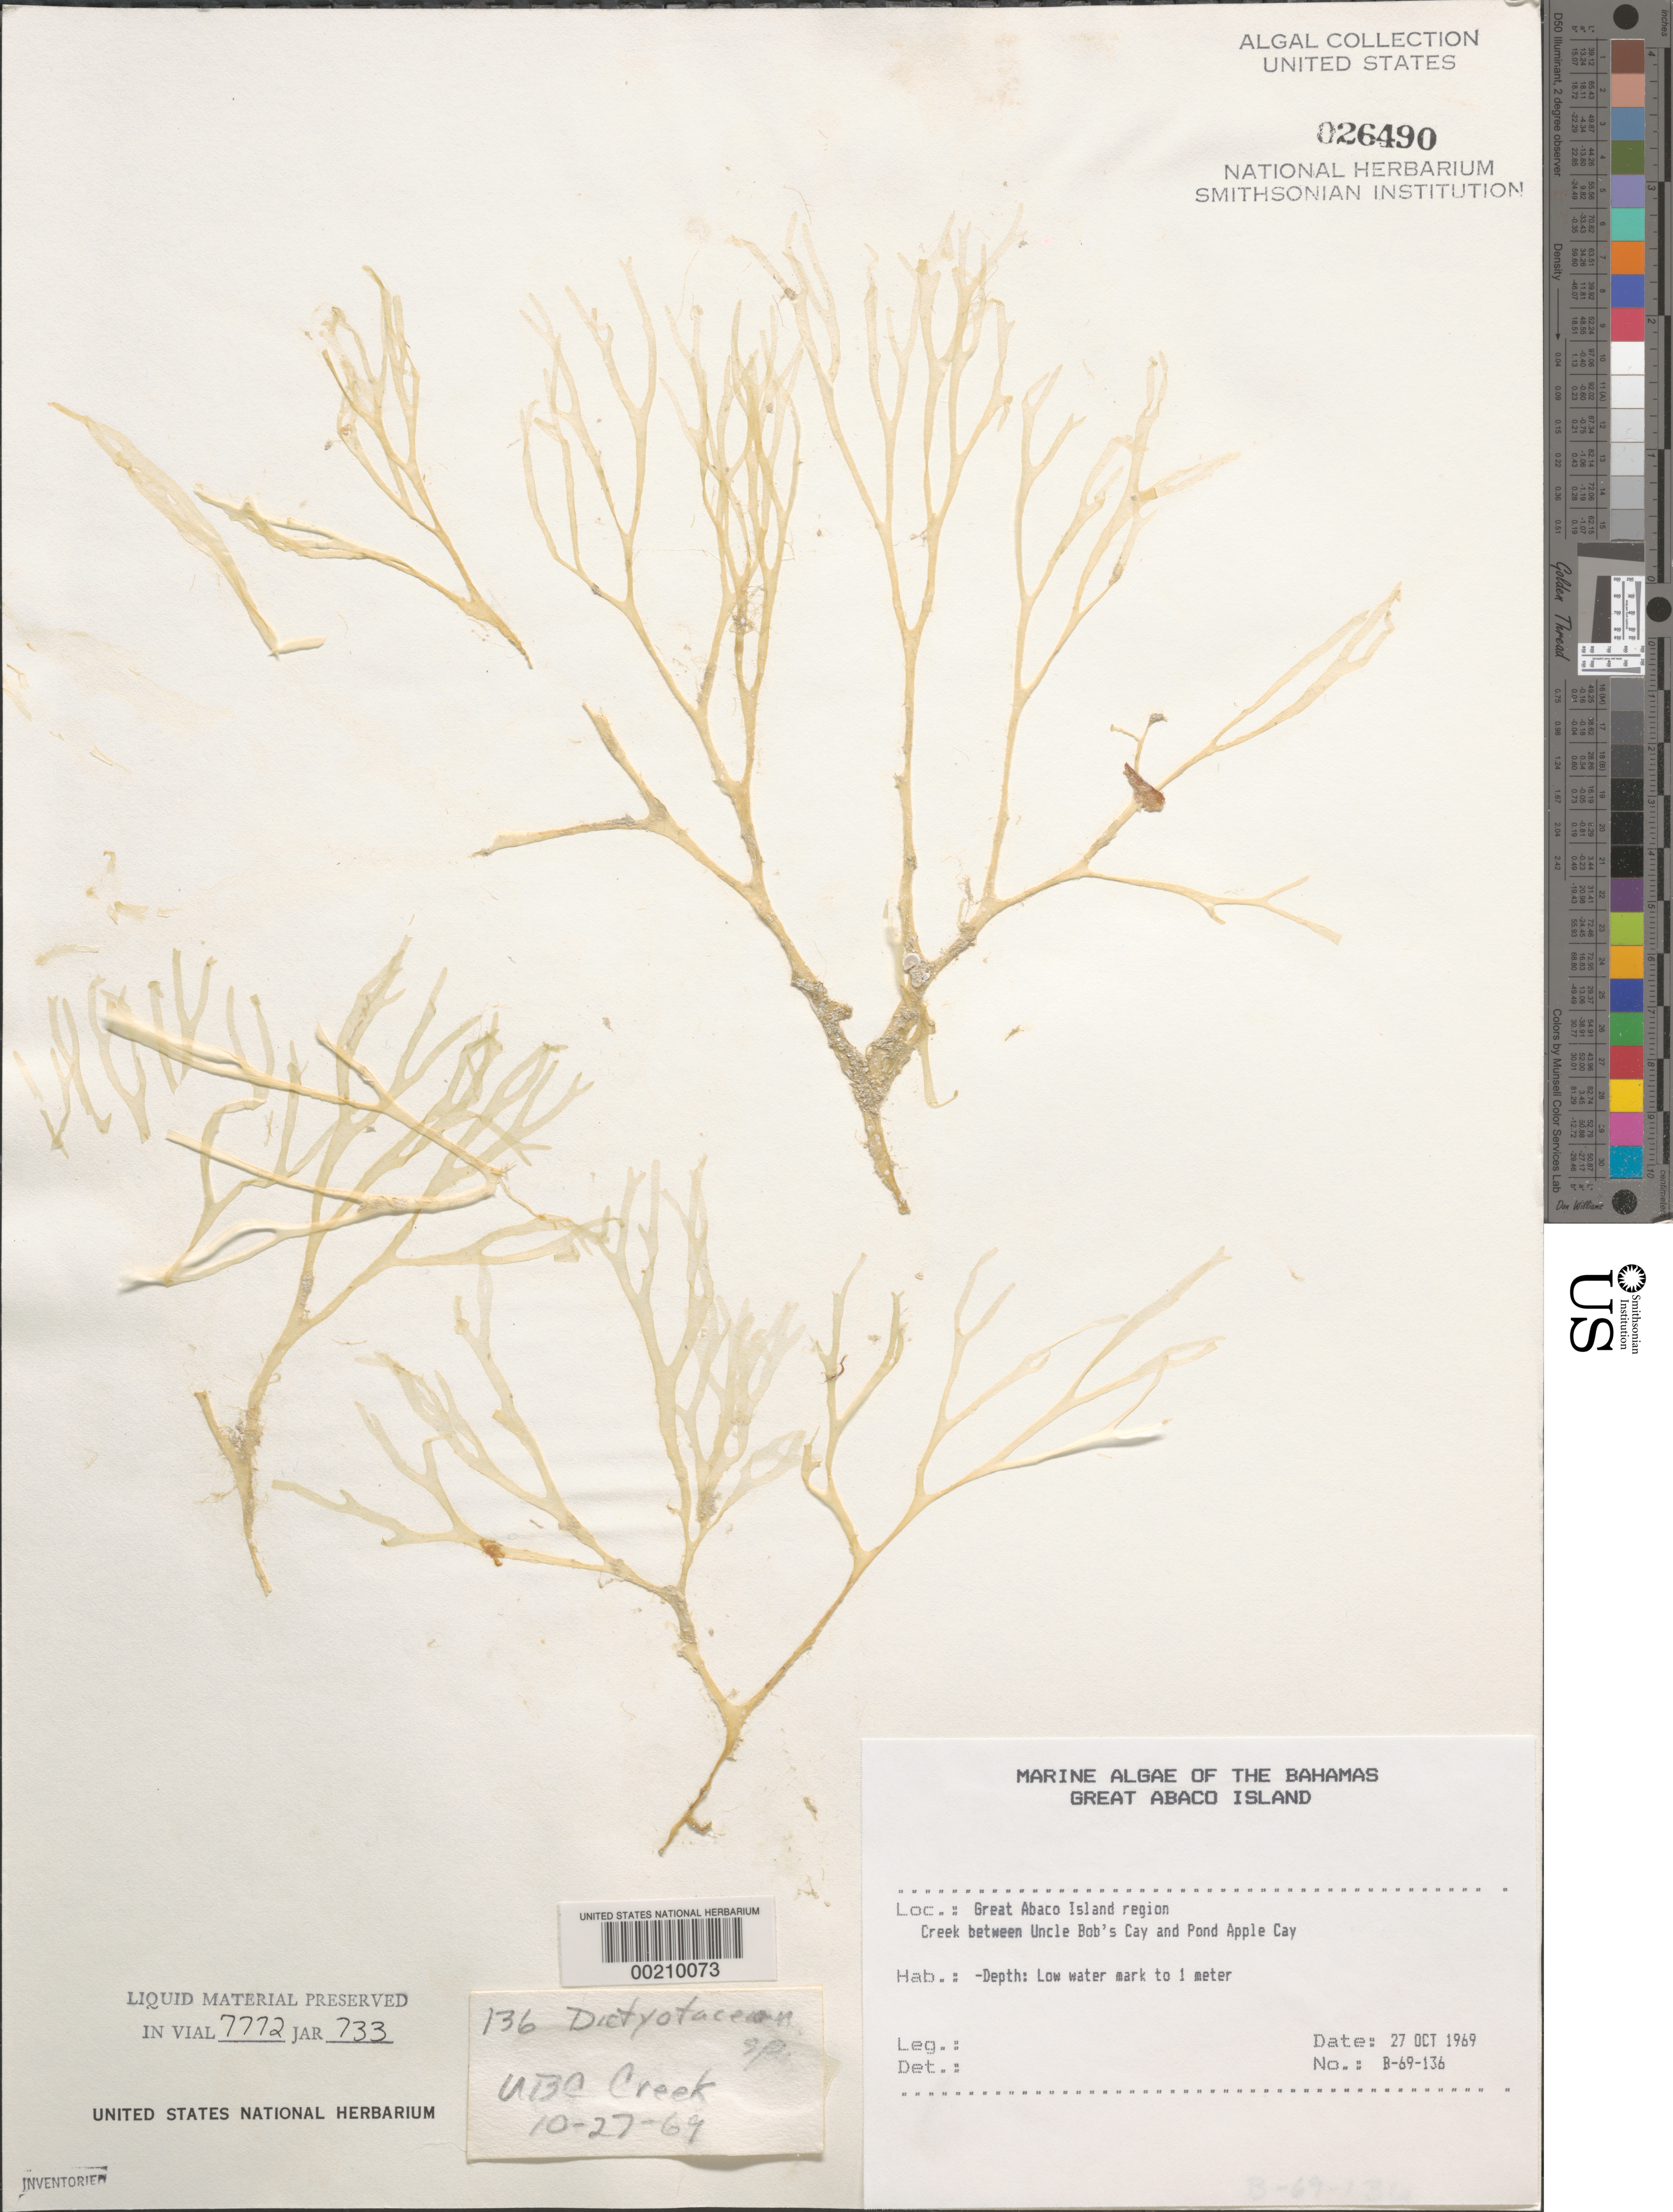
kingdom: Chromista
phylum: Ochrophyta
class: Phaeophyceae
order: Dictyotales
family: Dictyotaceae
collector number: B-69-136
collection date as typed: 27 Oct 1969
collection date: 1969-10-27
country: Bahamas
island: Great Abaco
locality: Between Uncle Bob's Cay and Pond Apple Cay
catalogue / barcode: US 26490